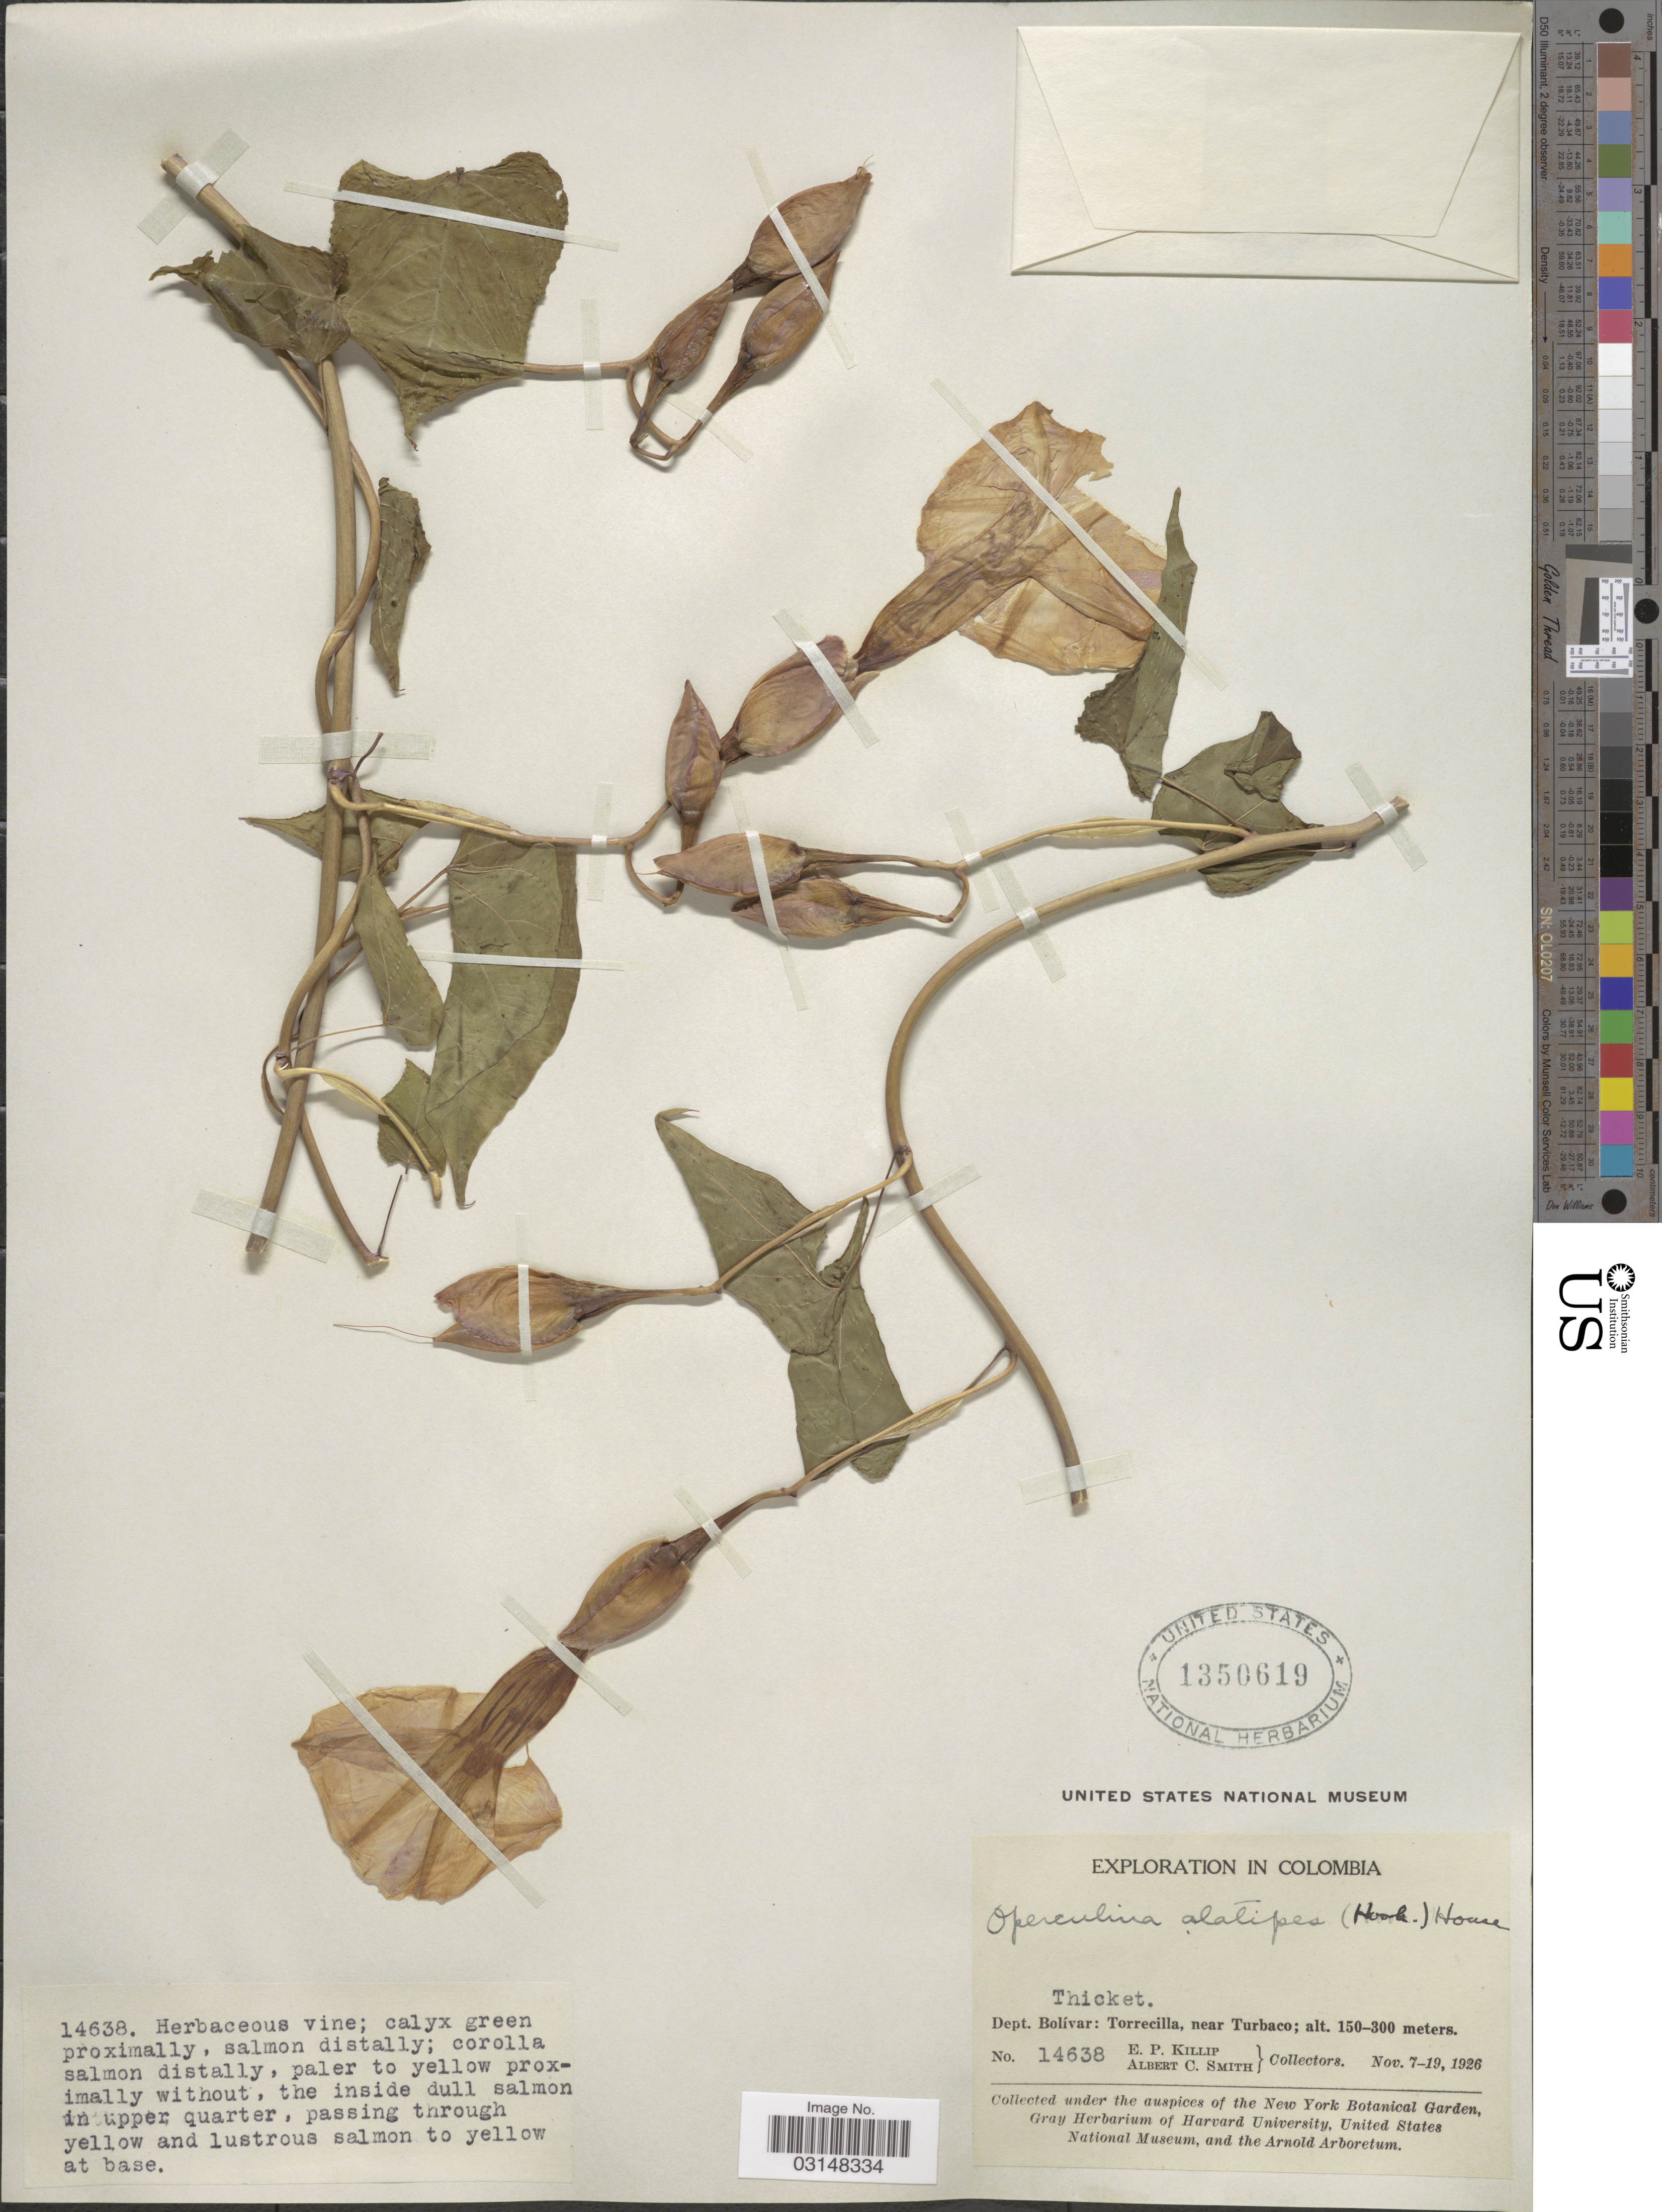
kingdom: Plantae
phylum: Tracheophyta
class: Magnoliopsida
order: Solanales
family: Convolvulaceae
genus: Operculina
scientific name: Operculina alatipes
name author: (Hook. f.) House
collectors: E. P. Killip & A. C. Smith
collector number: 14638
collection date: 1926-11-07/1926-11-19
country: Colombia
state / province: Bolívar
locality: Dept. Bolívar: Torrecilla, near Turbaco.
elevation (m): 150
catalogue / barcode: US 1350619